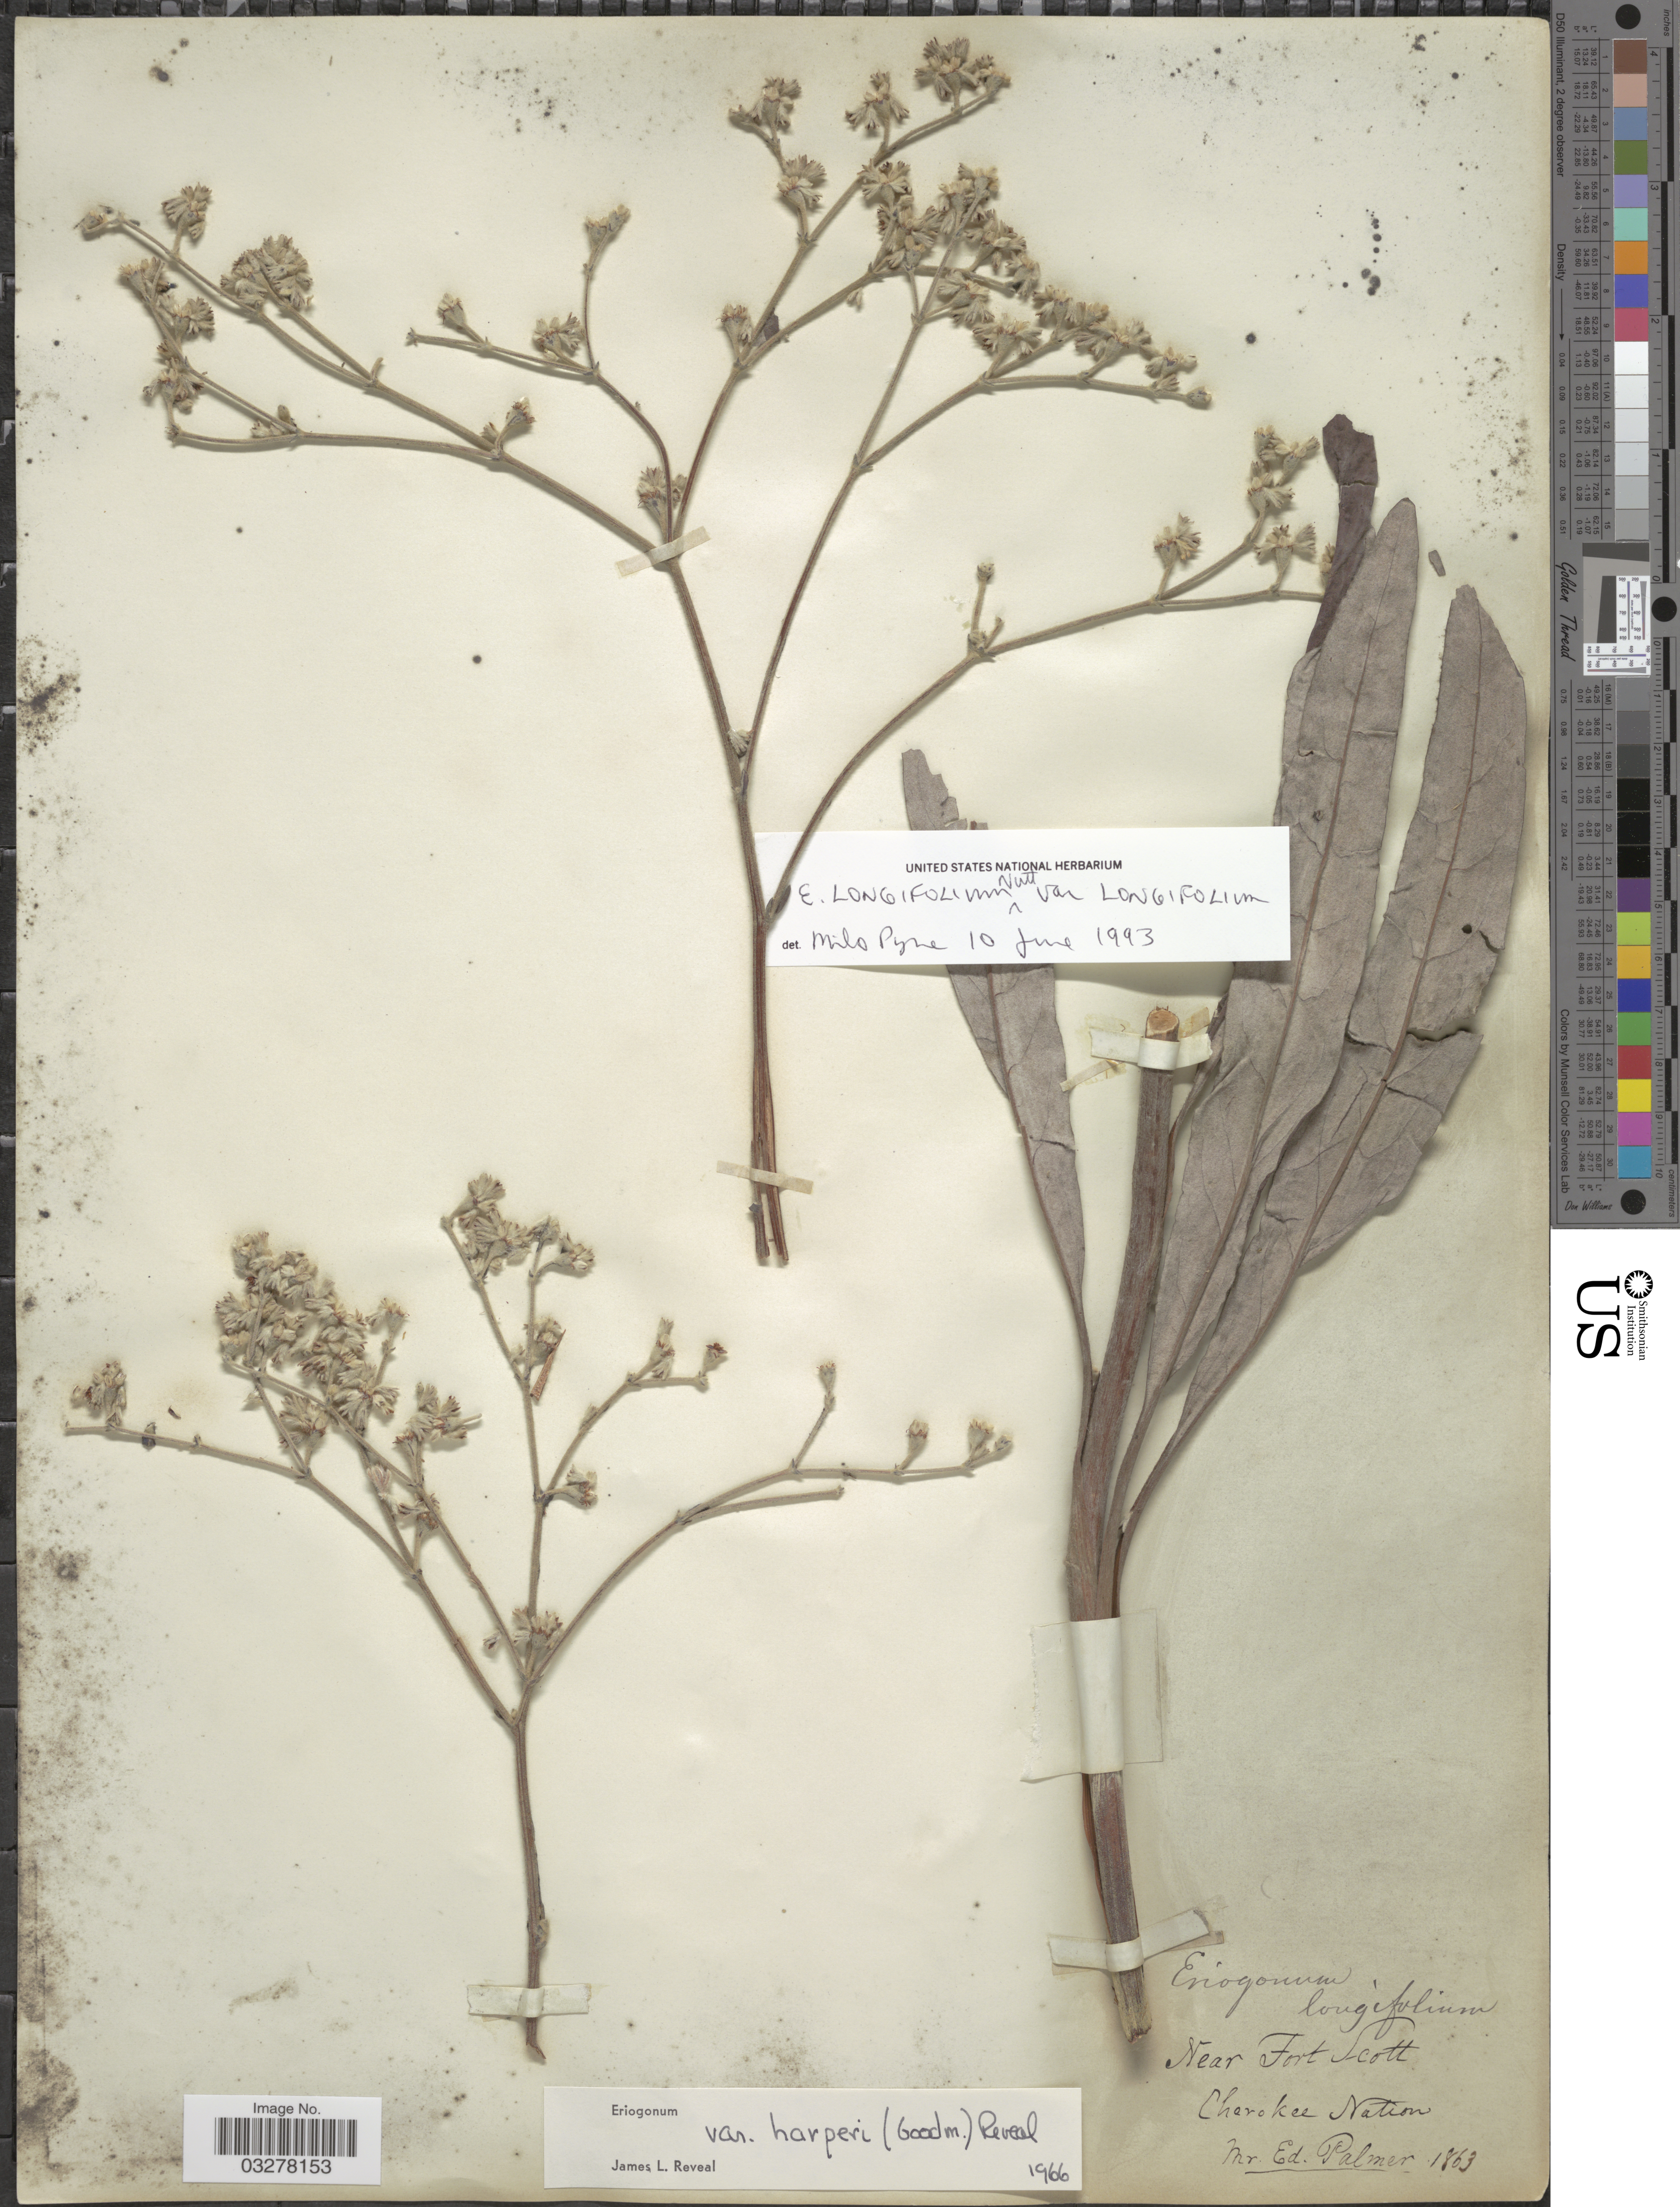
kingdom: Plantae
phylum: Tracheophyta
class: Magnoliopsida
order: Caryophyllales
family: Polygonaceae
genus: Eriogonum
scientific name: Eriogonum longifolium var. longifolium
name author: Nutt.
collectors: E. Palmer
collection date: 1863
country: United States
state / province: Kansas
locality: Near Fort Scott. Cherokee Nation.